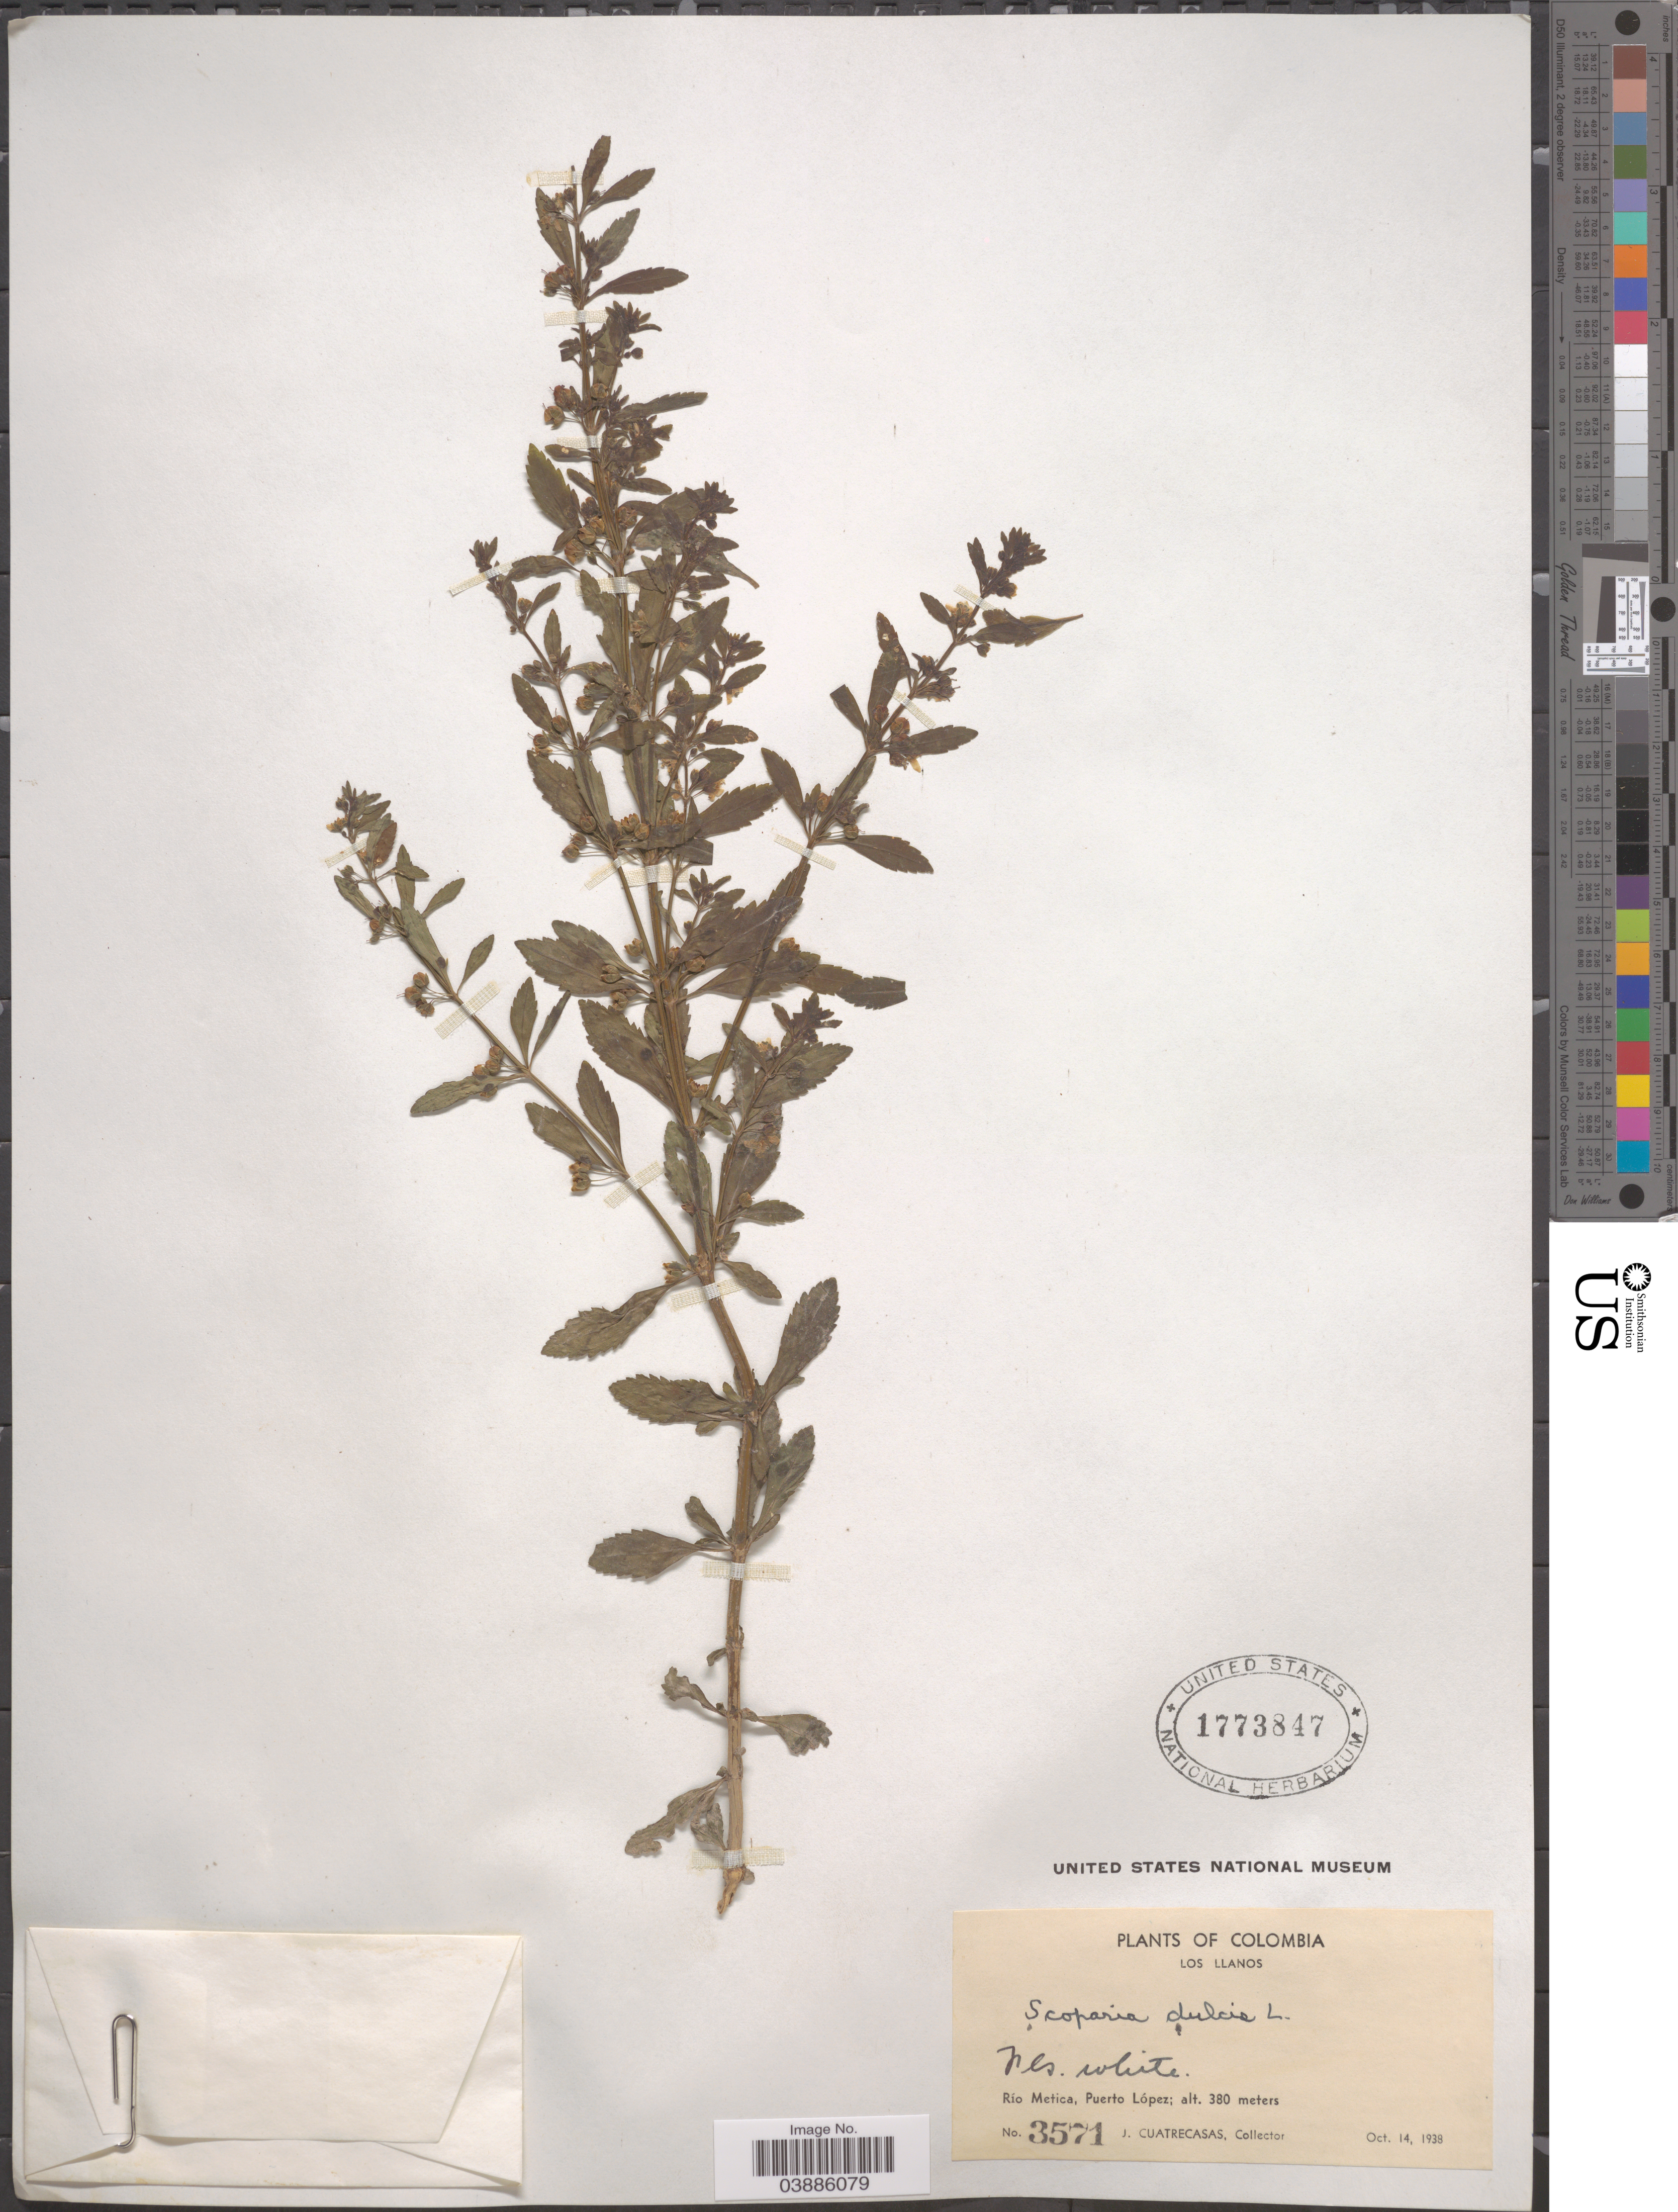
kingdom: Plantae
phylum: Tracheophyta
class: Magnoliopsida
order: Lamiales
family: Plantaginaceae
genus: Scoparia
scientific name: Scoparia dulcis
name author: L.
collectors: J. Cuatrecasas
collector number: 3571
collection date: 1938-10-14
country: Colombia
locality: Los Llanos. Río Metica, Puerto López.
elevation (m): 380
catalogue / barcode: US 1773847